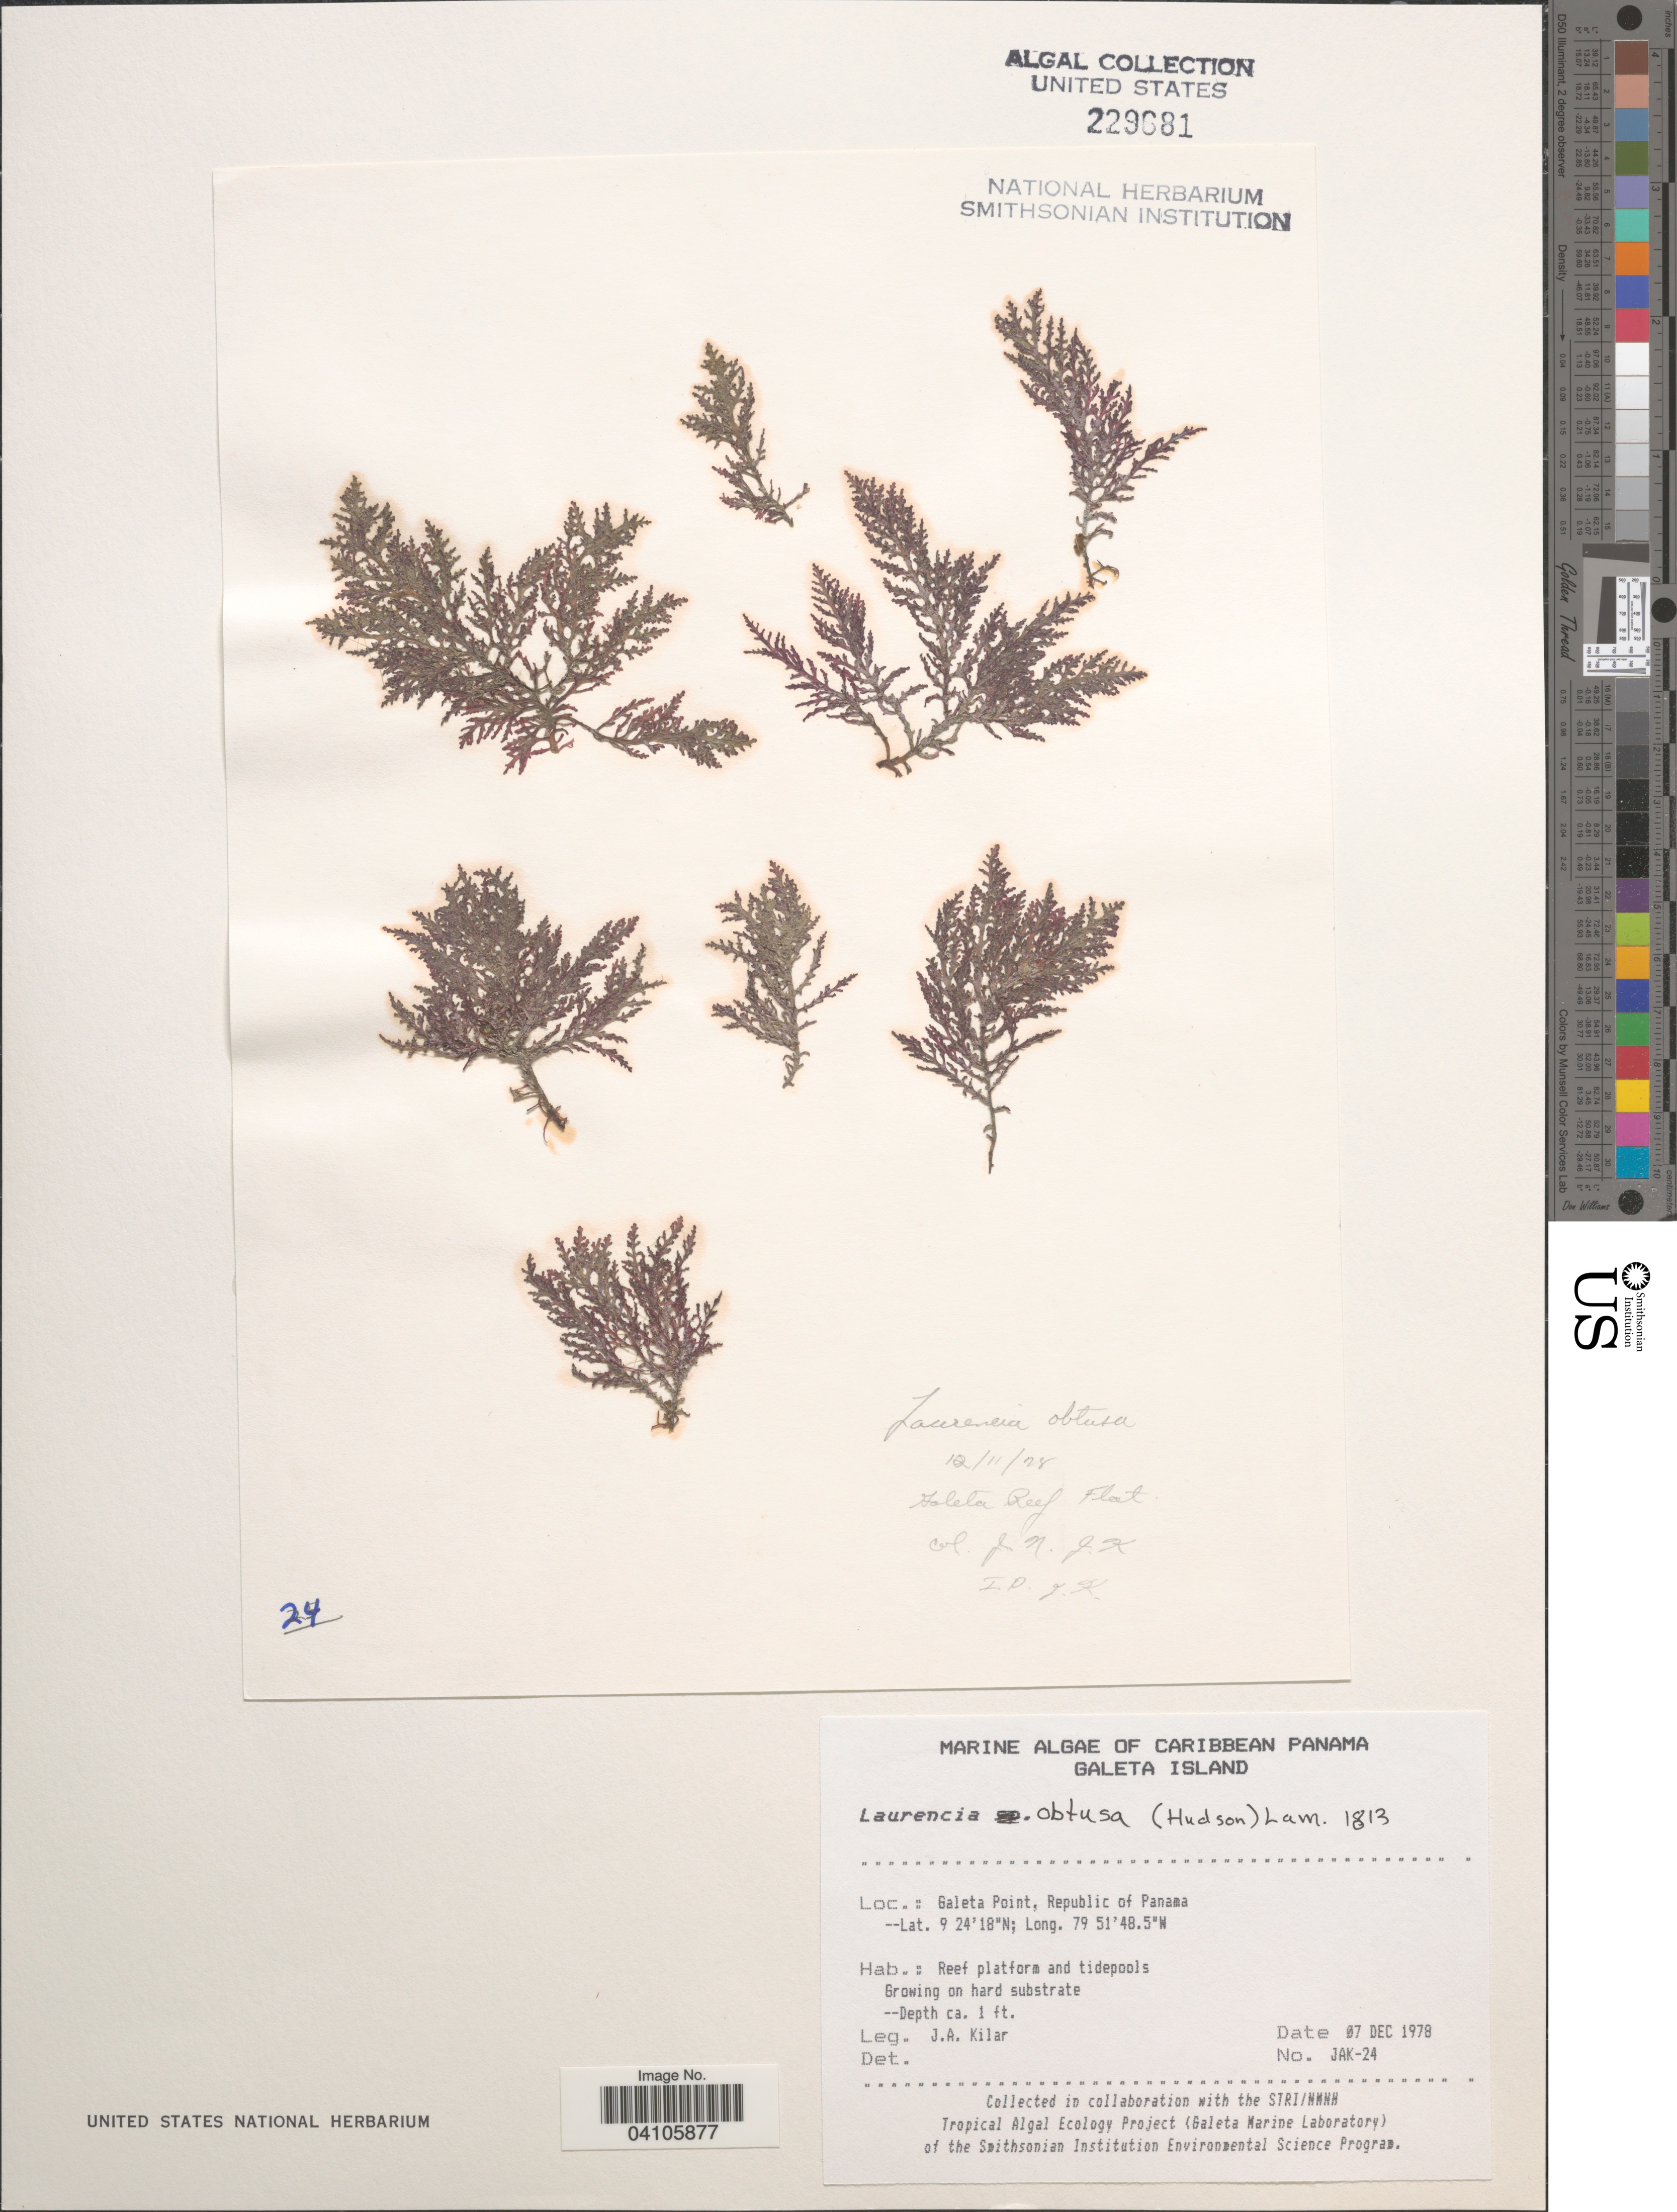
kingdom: Plantae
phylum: Rhodophyta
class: Florideophyceae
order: Ceramiales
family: Rhodomelaceae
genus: Laurencia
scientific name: Laurencia obtusa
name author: (Huds.) J.V.Lamouroux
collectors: J. A. Kilar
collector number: JAK-24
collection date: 1978-12-07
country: Panama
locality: Galeta Island. Galeta Point. Caribbean Panama. Republic of Panama.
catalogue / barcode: US 229681